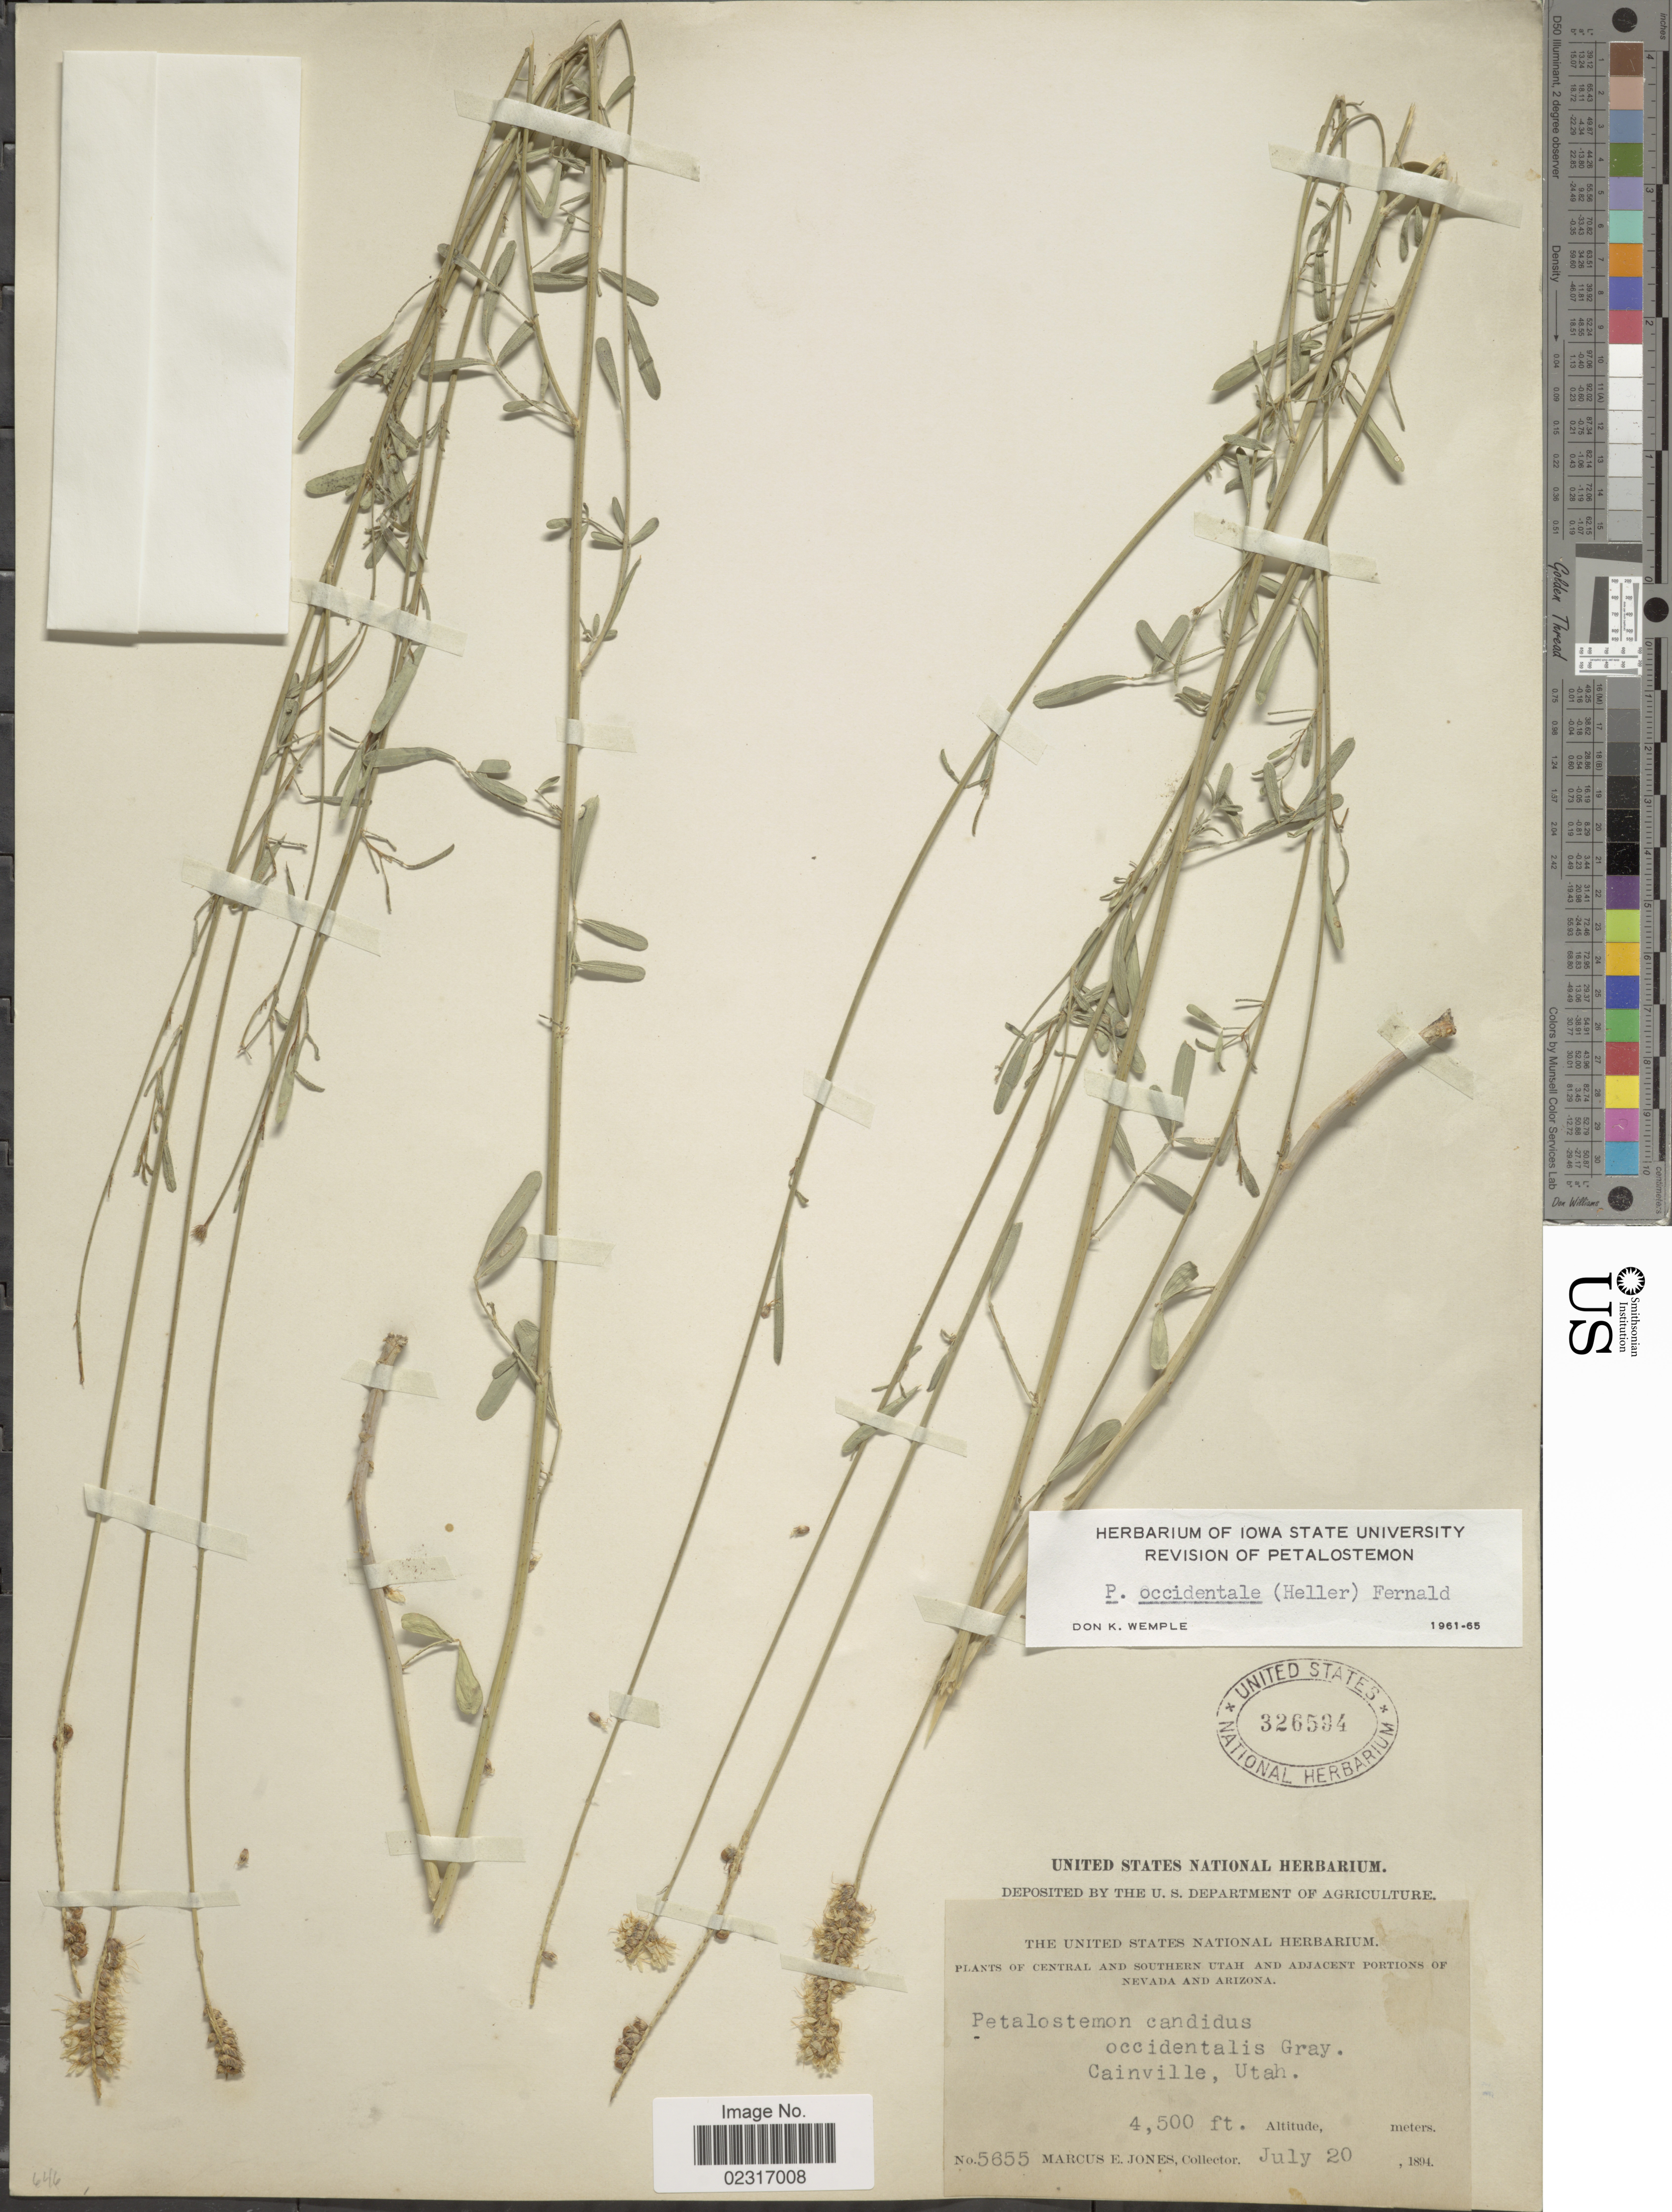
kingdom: Plantae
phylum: Tracheophyta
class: Magnoliopsida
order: Fabales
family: Fabaceae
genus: Dalea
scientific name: Dalea candida var. oligophylla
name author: (Torr) Shinners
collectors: M. E. Jones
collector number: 5655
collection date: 1894-07-20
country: United States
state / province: Utah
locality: Central and southern Utah. Cainville.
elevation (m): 1372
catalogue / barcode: US 326594